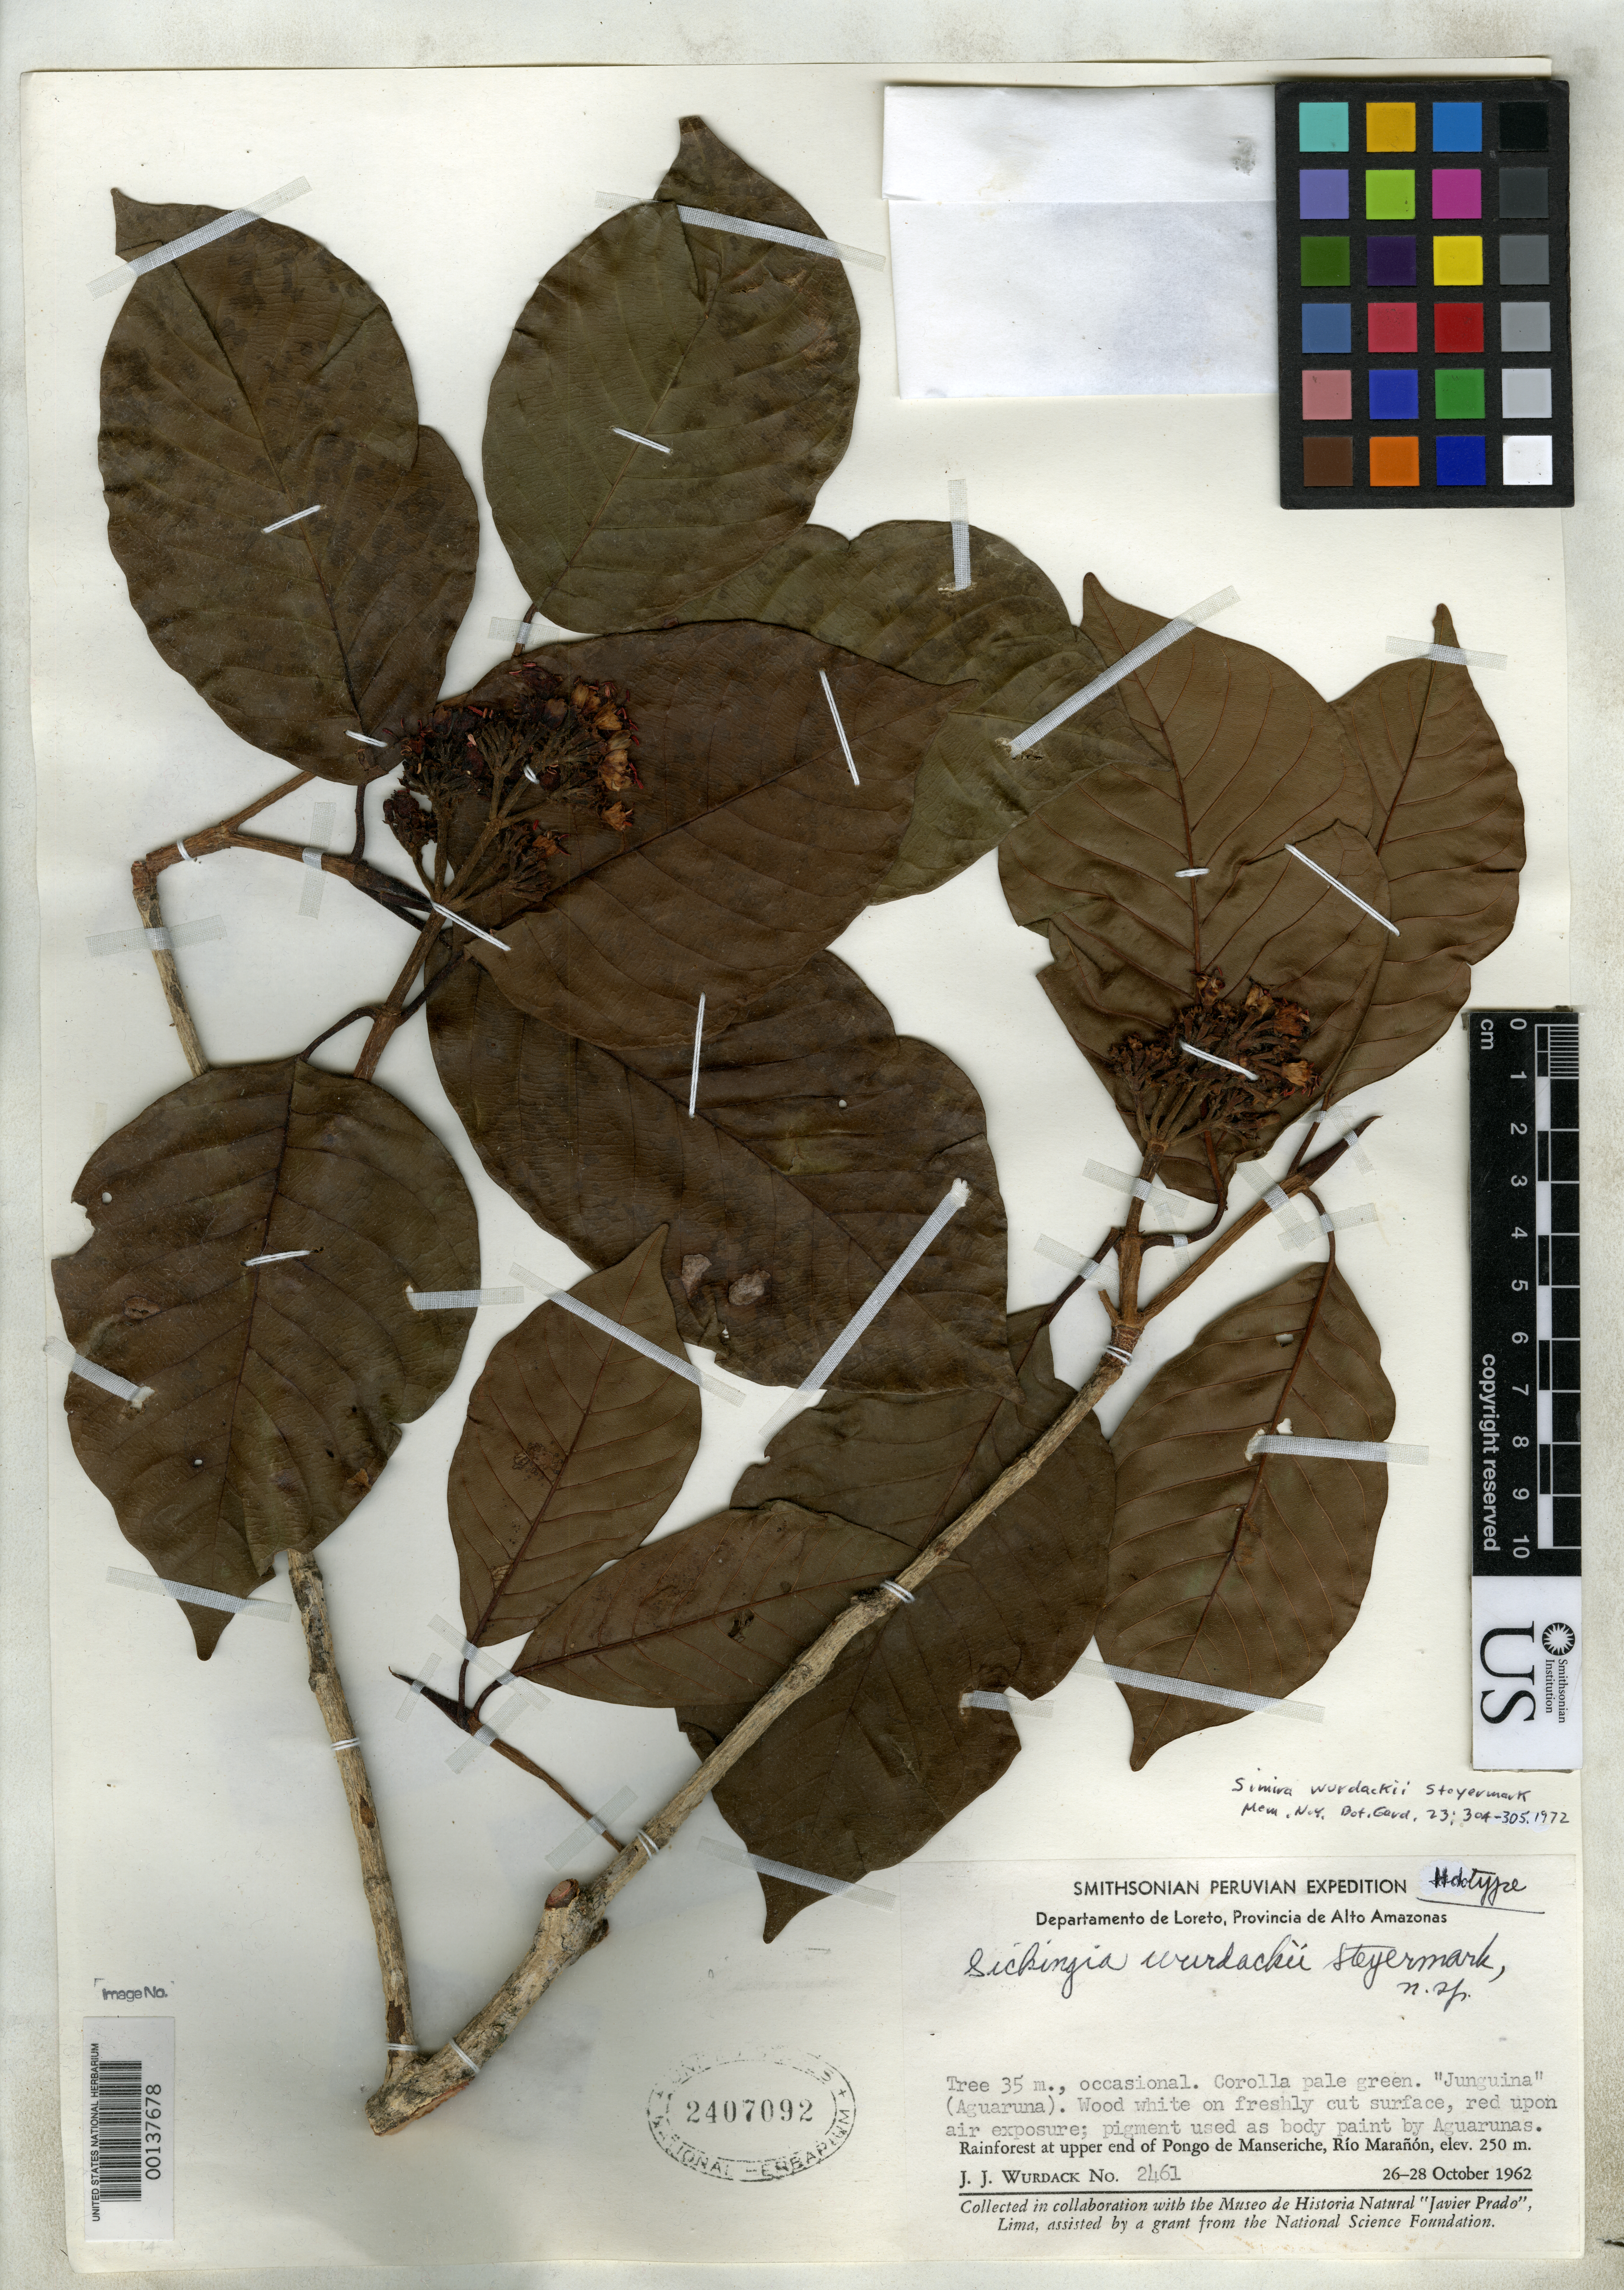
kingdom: Plantae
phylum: Tracheophyta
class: Magnoliopsida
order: Gentianales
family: Rubiaceae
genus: Simira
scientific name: Simira wurdackii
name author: Steyerm.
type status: Holotype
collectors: J. J. Wurdack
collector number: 2461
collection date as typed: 26 Oct 1962 to 28 Oct 1962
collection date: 1962-10-26/1962-10-28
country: Peru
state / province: Loreto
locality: Pongo de Manseriche, Rio Maranon.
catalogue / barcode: US 2407092